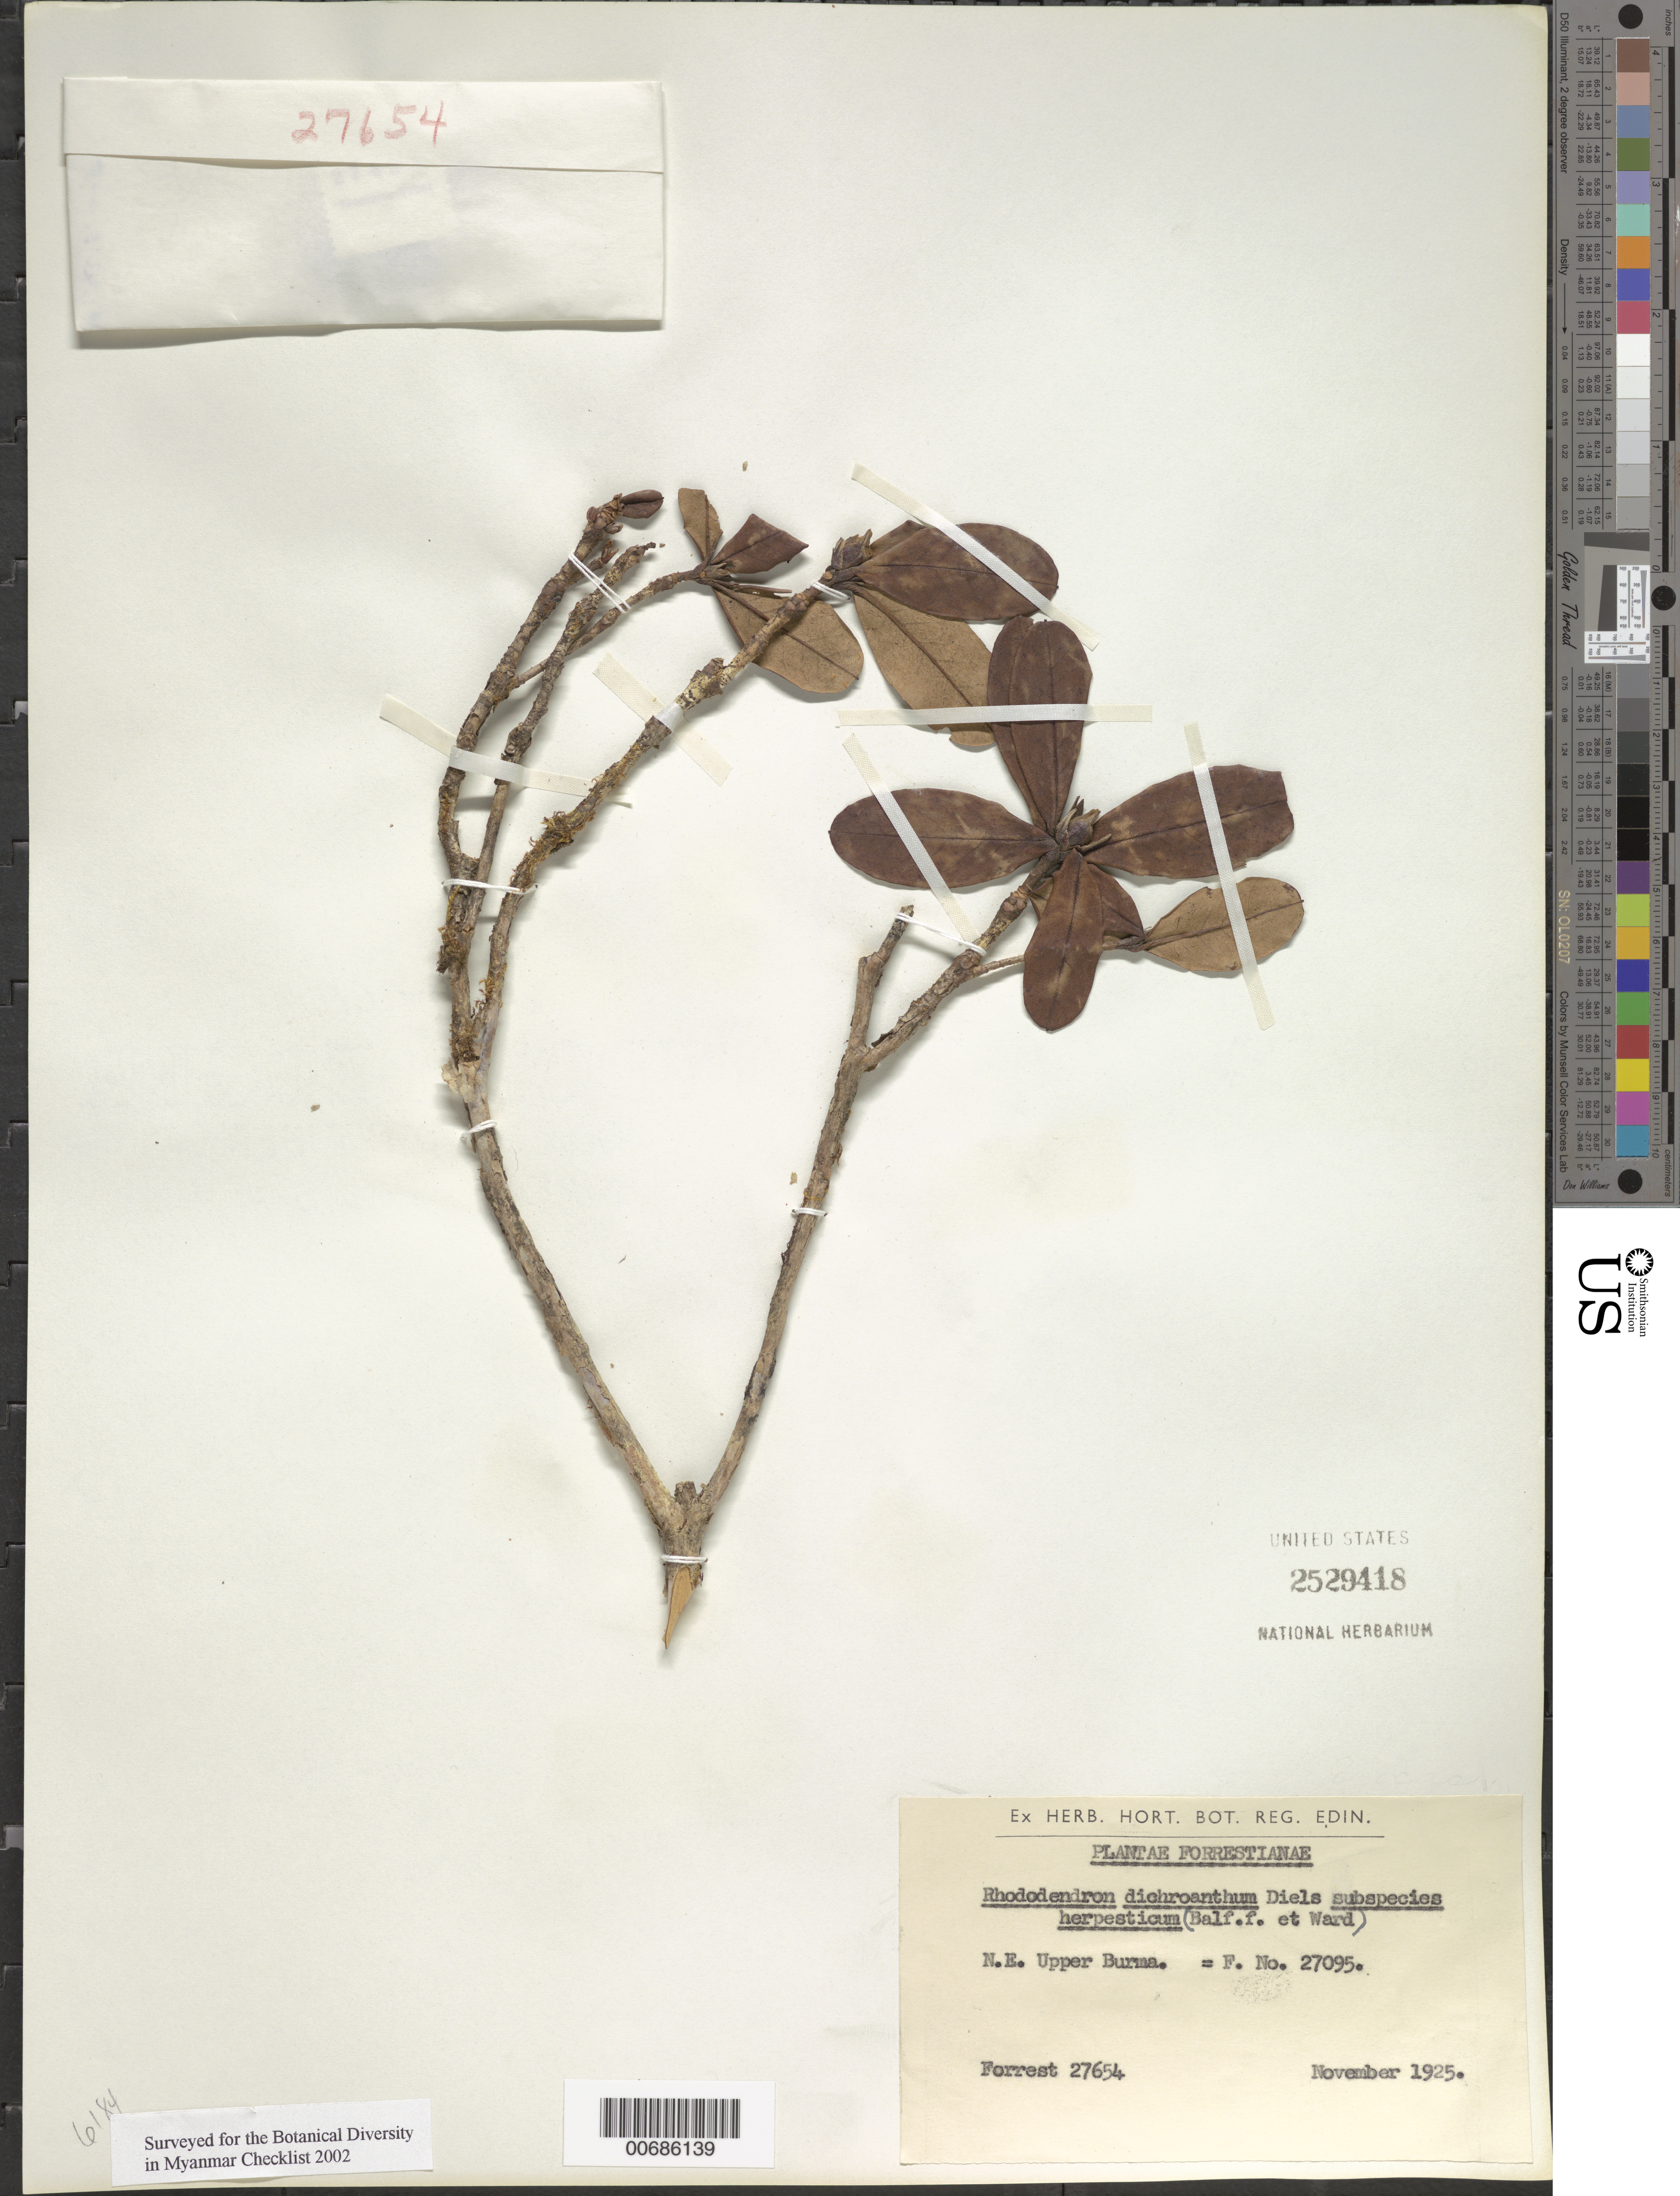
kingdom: Plantae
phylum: Tracheophyta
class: Magnoliopsida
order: Ericales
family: Ericaceae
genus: Rhododendron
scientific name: Rhododendron dichroanthum subsp. herpesticum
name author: (Balf. f. & Kingdon-Ward) Cowan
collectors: G. Forrest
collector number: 27654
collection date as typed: Nov 1925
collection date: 1925-11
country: Myanmar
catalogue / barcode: US 2529418